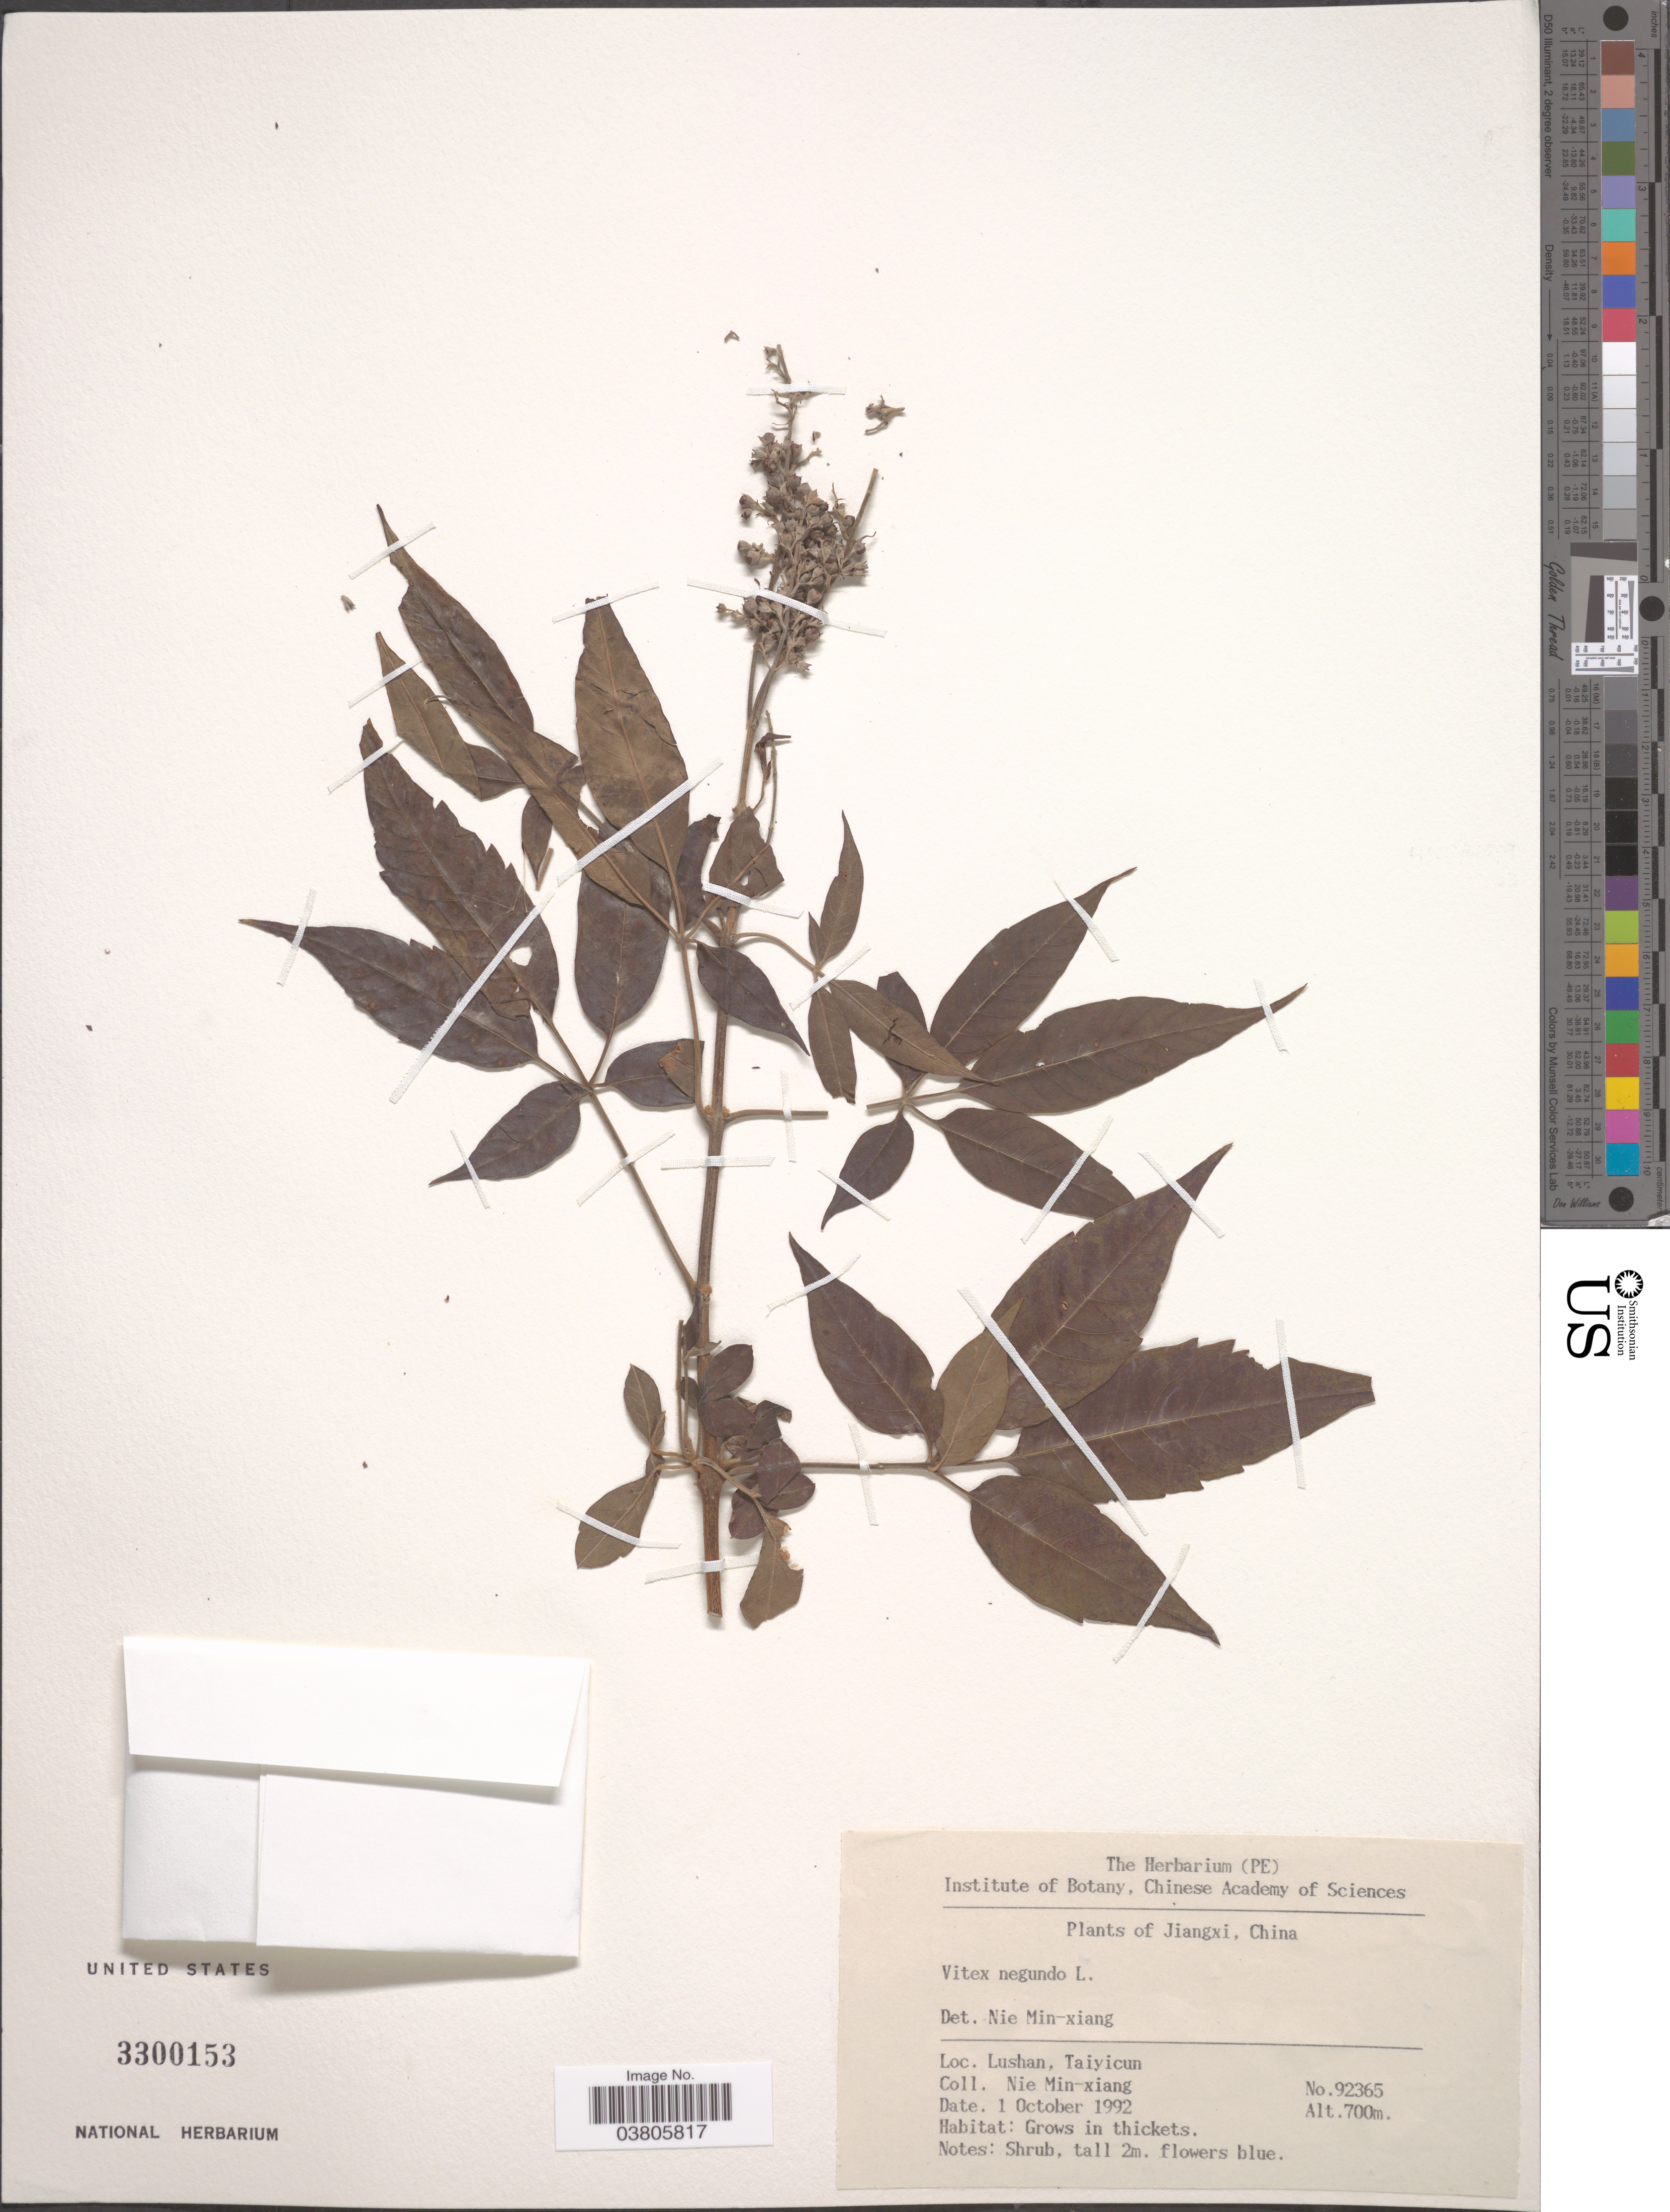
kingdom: Plantae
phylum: Tracheophyta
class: Magnoliopsida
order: Lamiales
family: Lamiaceae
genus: Vitex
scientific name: Vitex negundo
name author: L.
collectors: M. Nie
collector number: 92365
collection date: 1992-10-01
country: China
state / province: Jiangxi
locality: Lushan, Taiyicun.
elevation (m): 700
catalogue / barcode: US 3300153